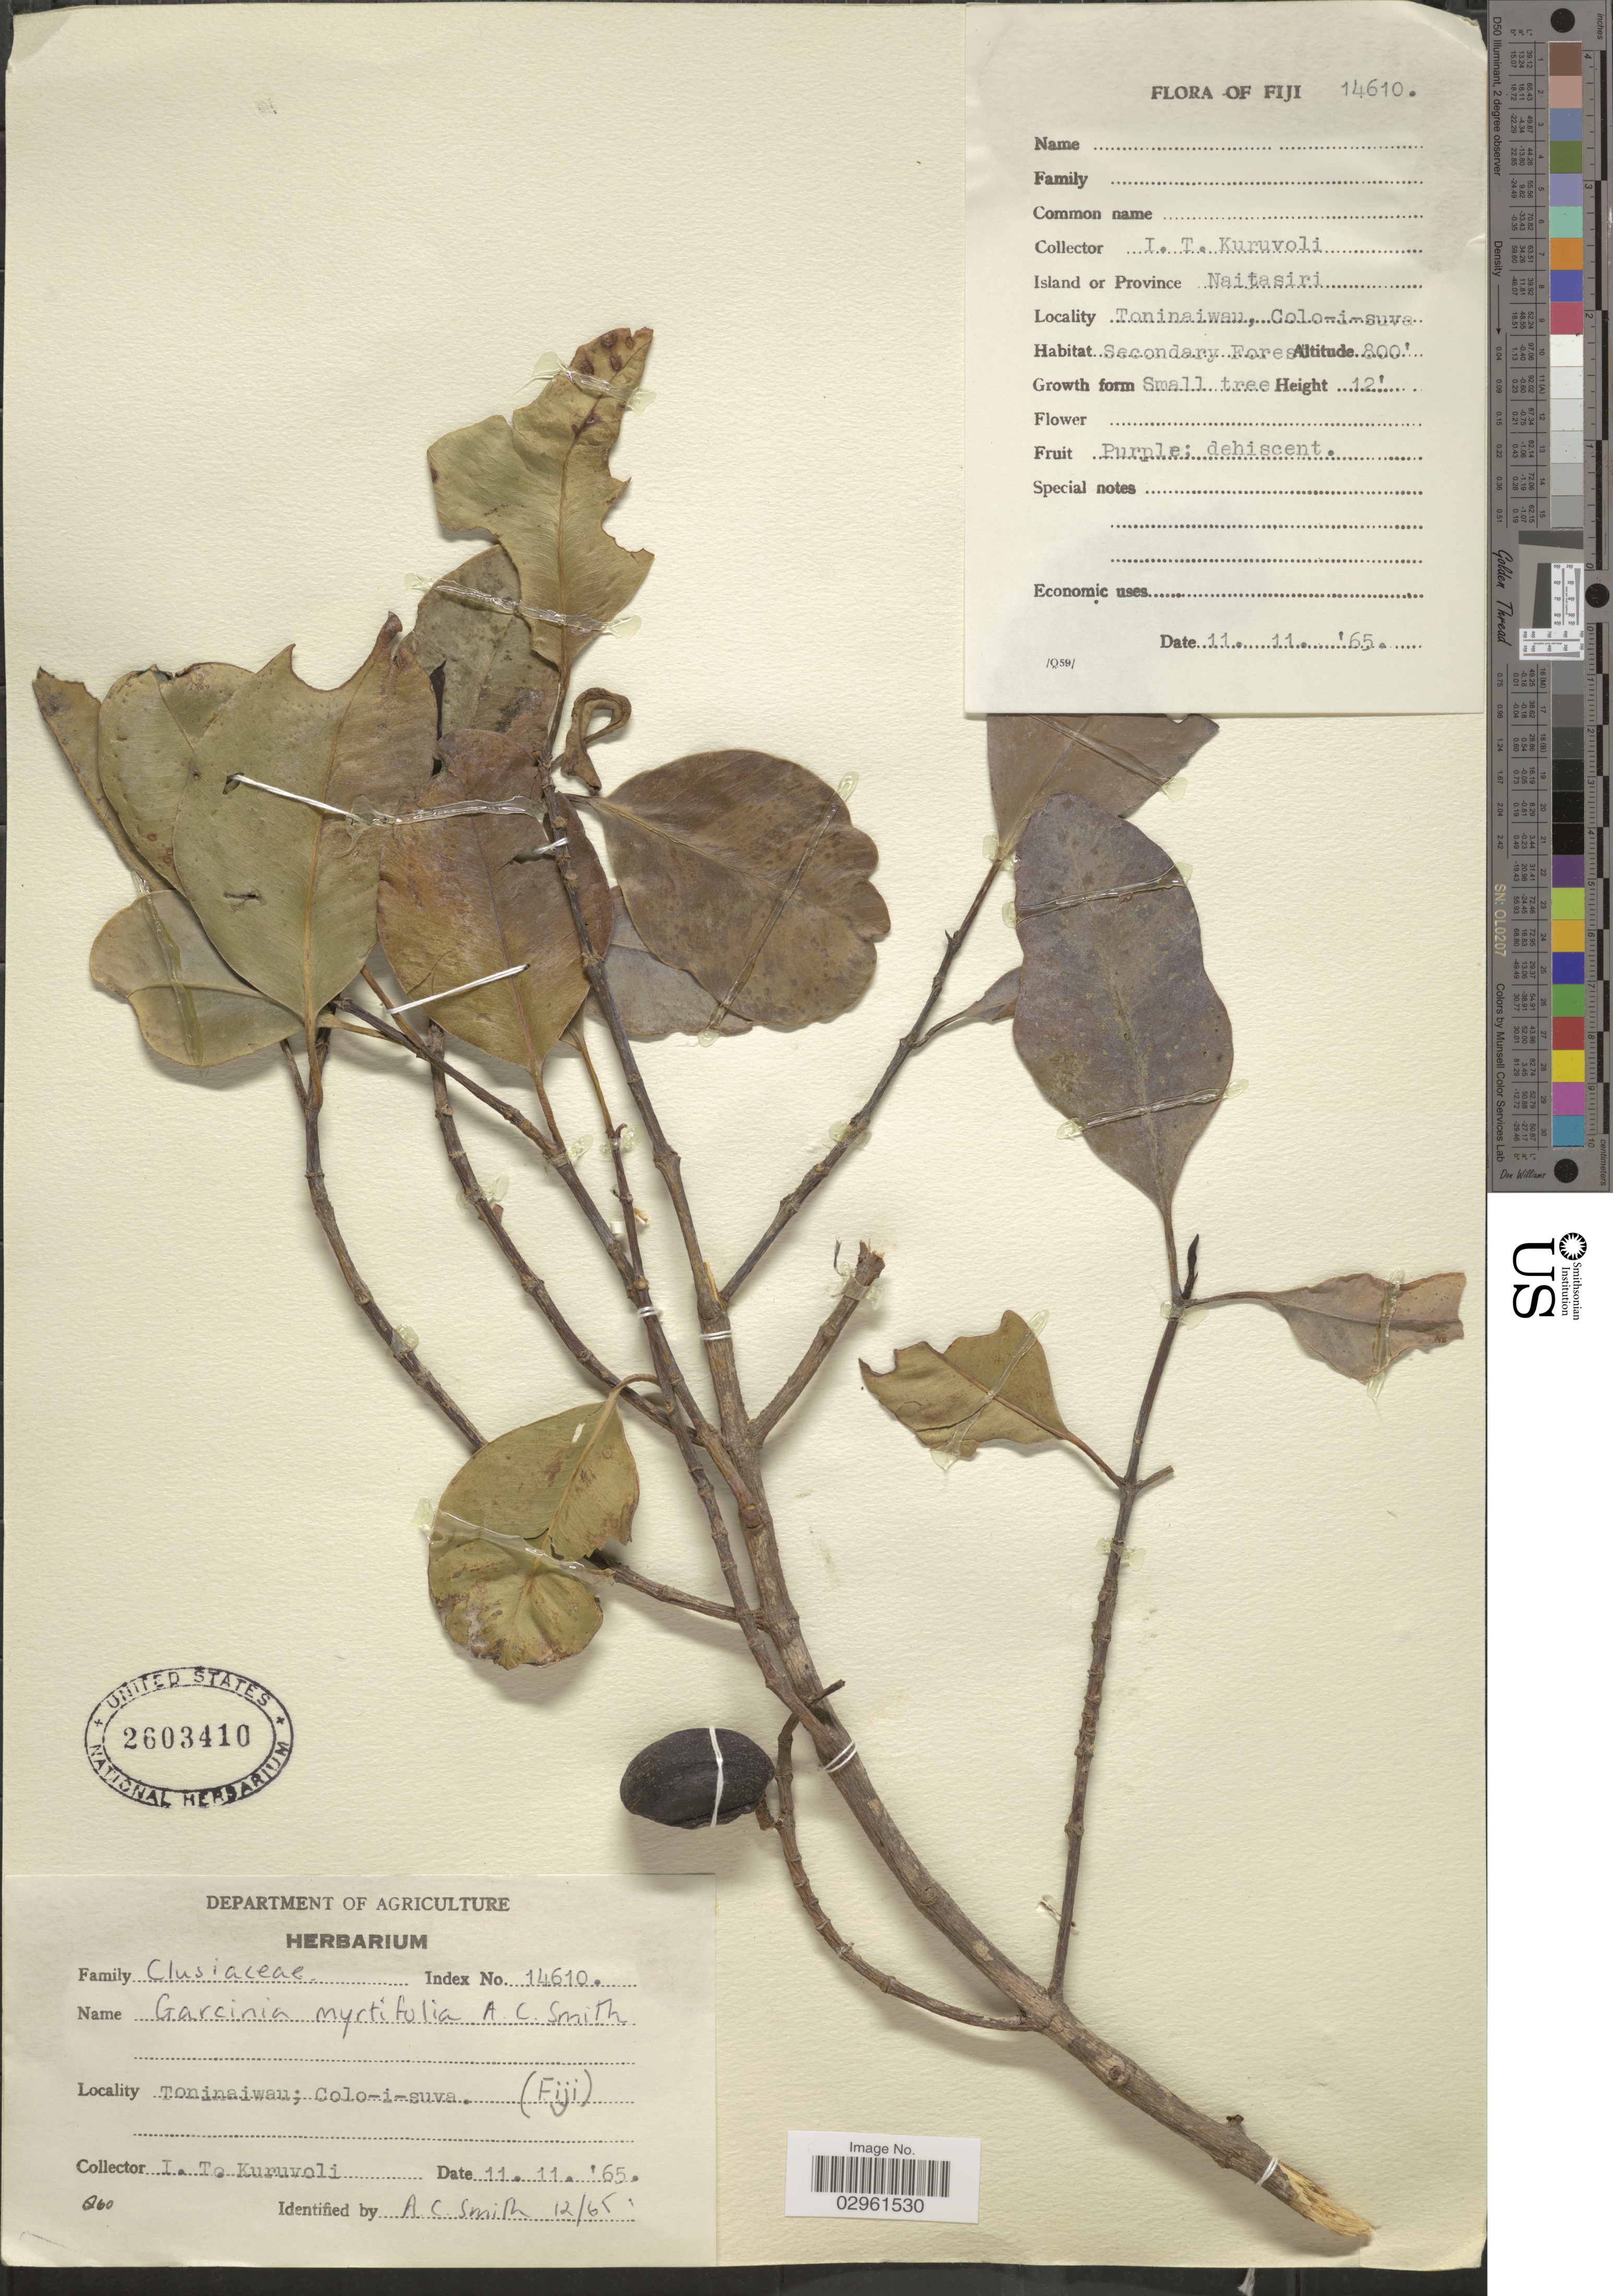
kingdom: Plantae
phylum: Tracheophyta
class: Magnoliopsida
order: Malpighiales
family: Clusiaceae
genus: Garcinia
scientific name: Garcinia myrtifolia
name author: A.C. Sm.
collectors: I. Kuruvoli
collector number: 14610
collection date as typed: Transcribed d/m/y: 11/11/65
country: Fiji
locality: Island or Province Naitasiri, Toninaiwau; Colo-i-suva.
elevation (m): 244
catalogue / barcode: US 2603410